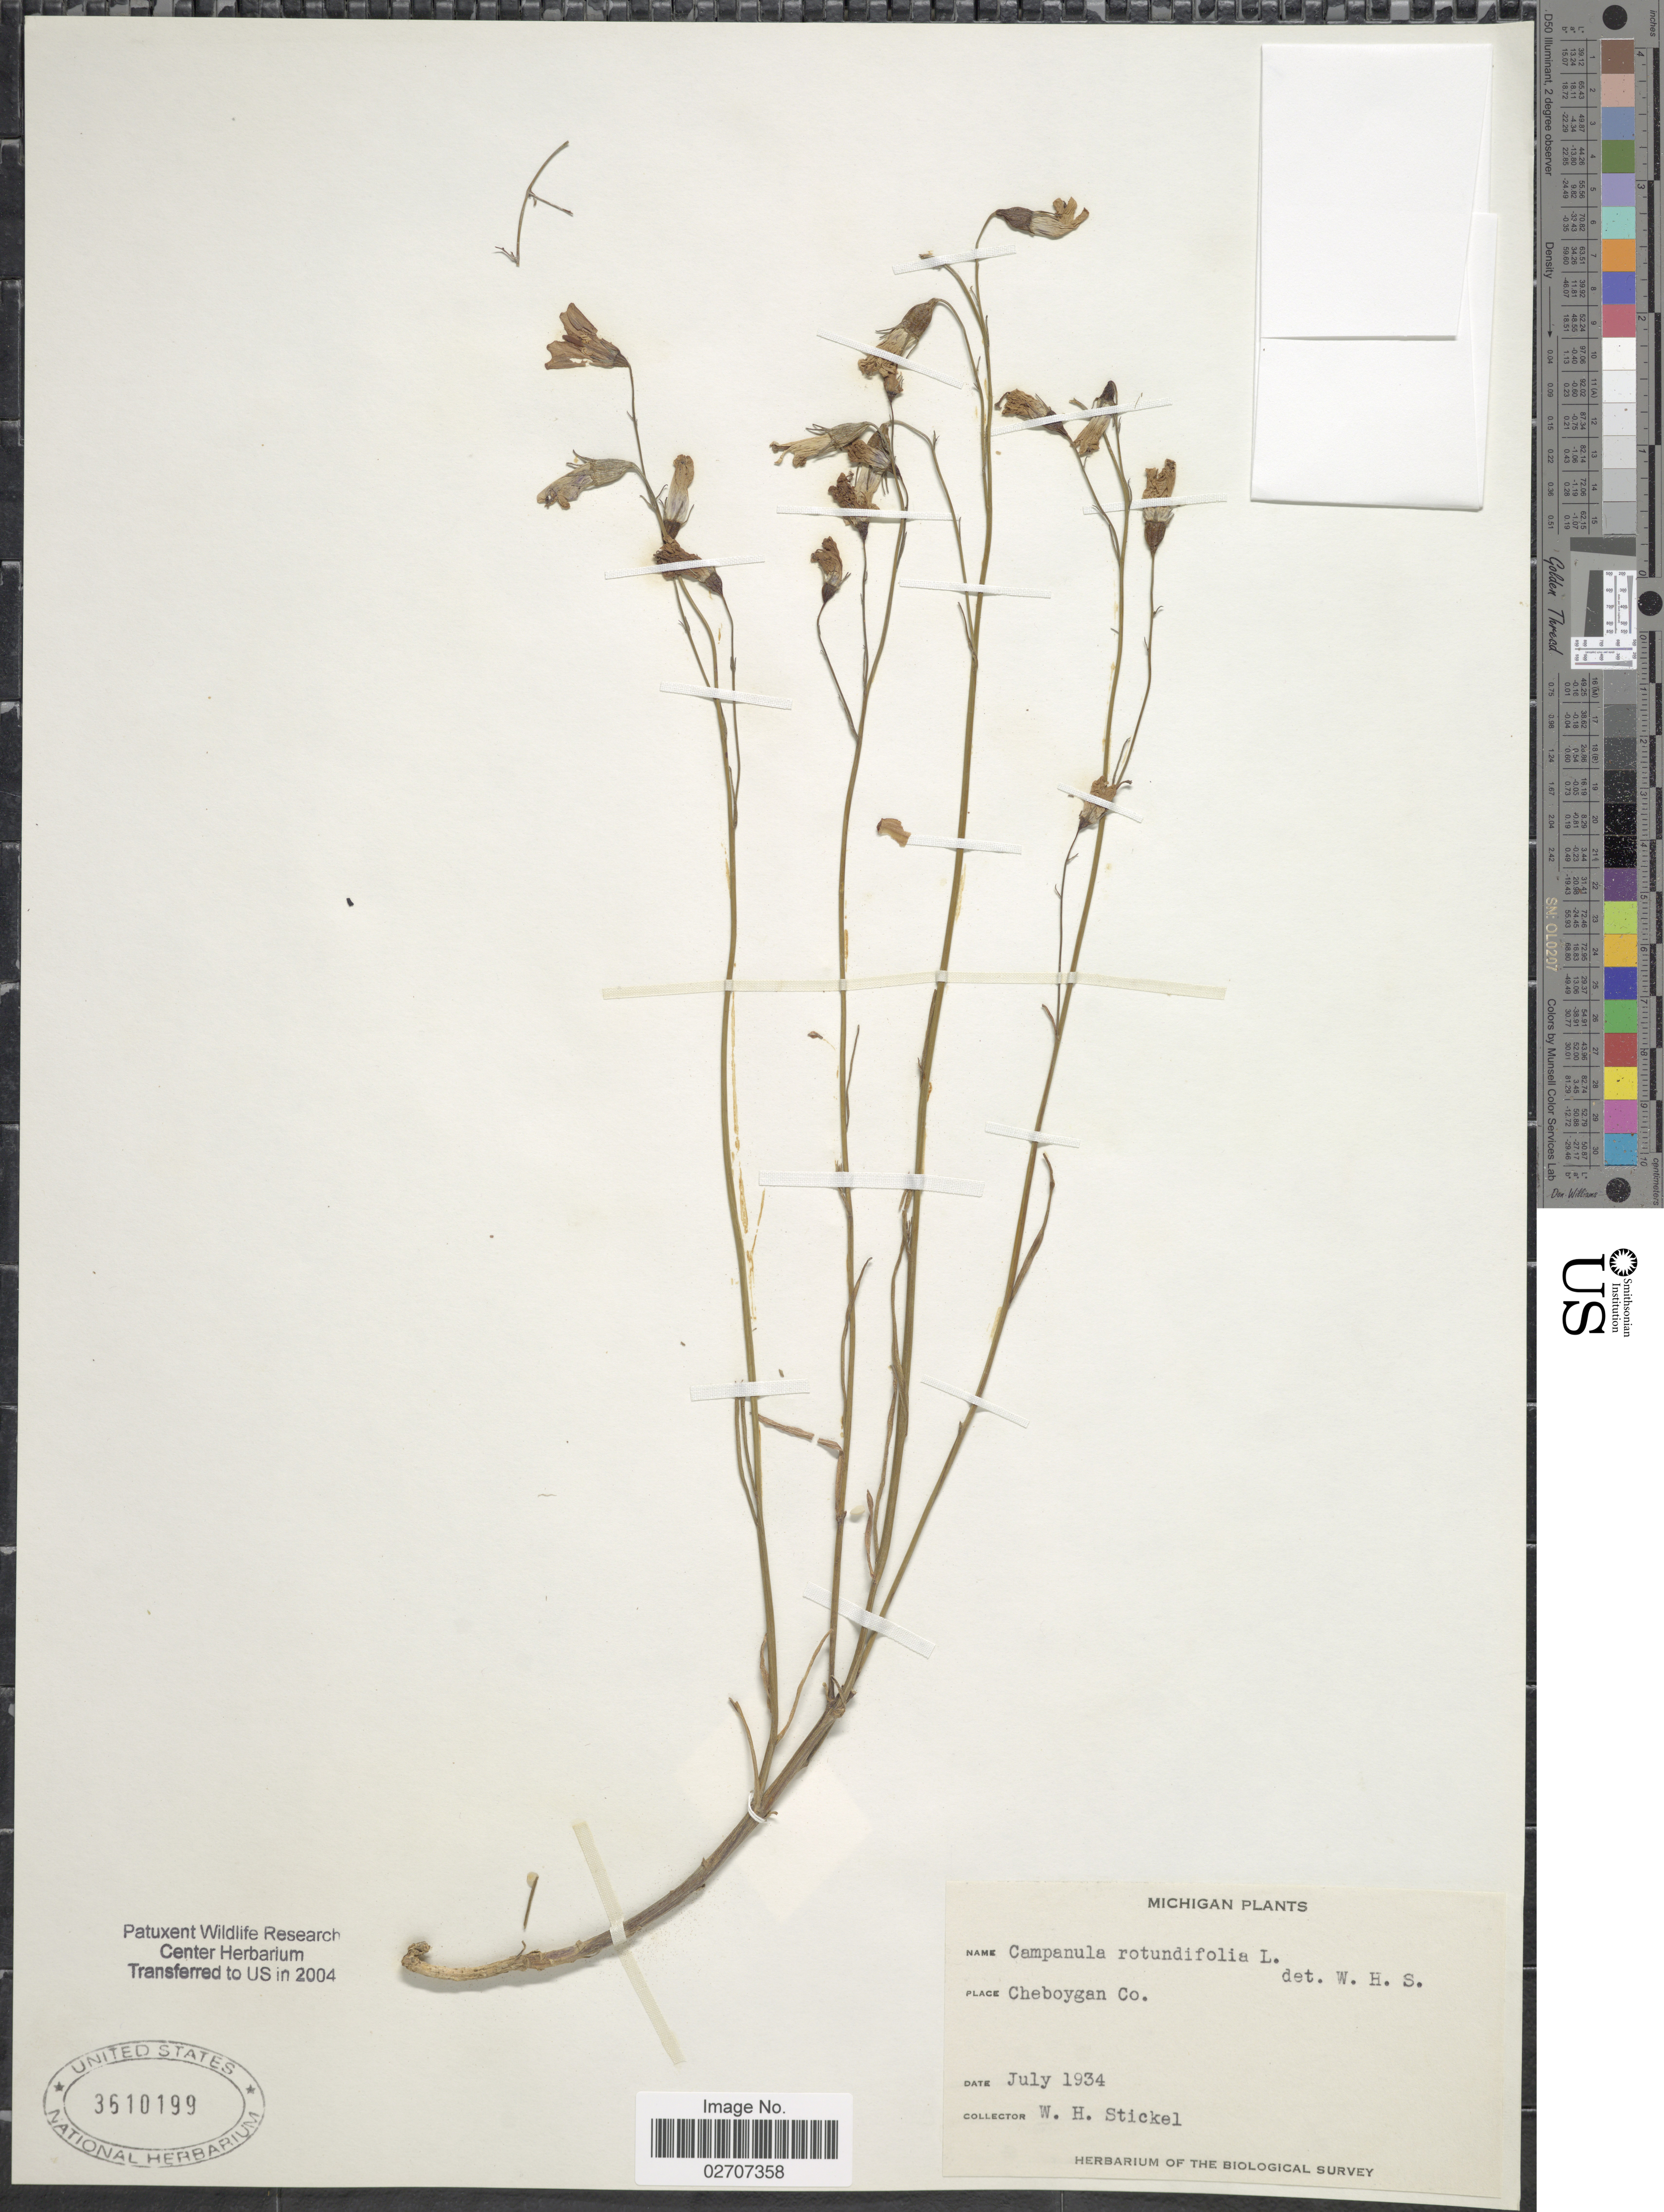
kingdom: Plantae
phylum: Tracheophyta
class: Magnoliopsida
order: Asterales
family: Campanulaceae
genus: Campanula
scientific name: Campanula rotundifolia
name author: L.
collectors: W. Stickel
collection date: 1934-07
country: United States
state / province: Michigan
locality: Cheboygan Co.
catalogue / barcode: US 3610199